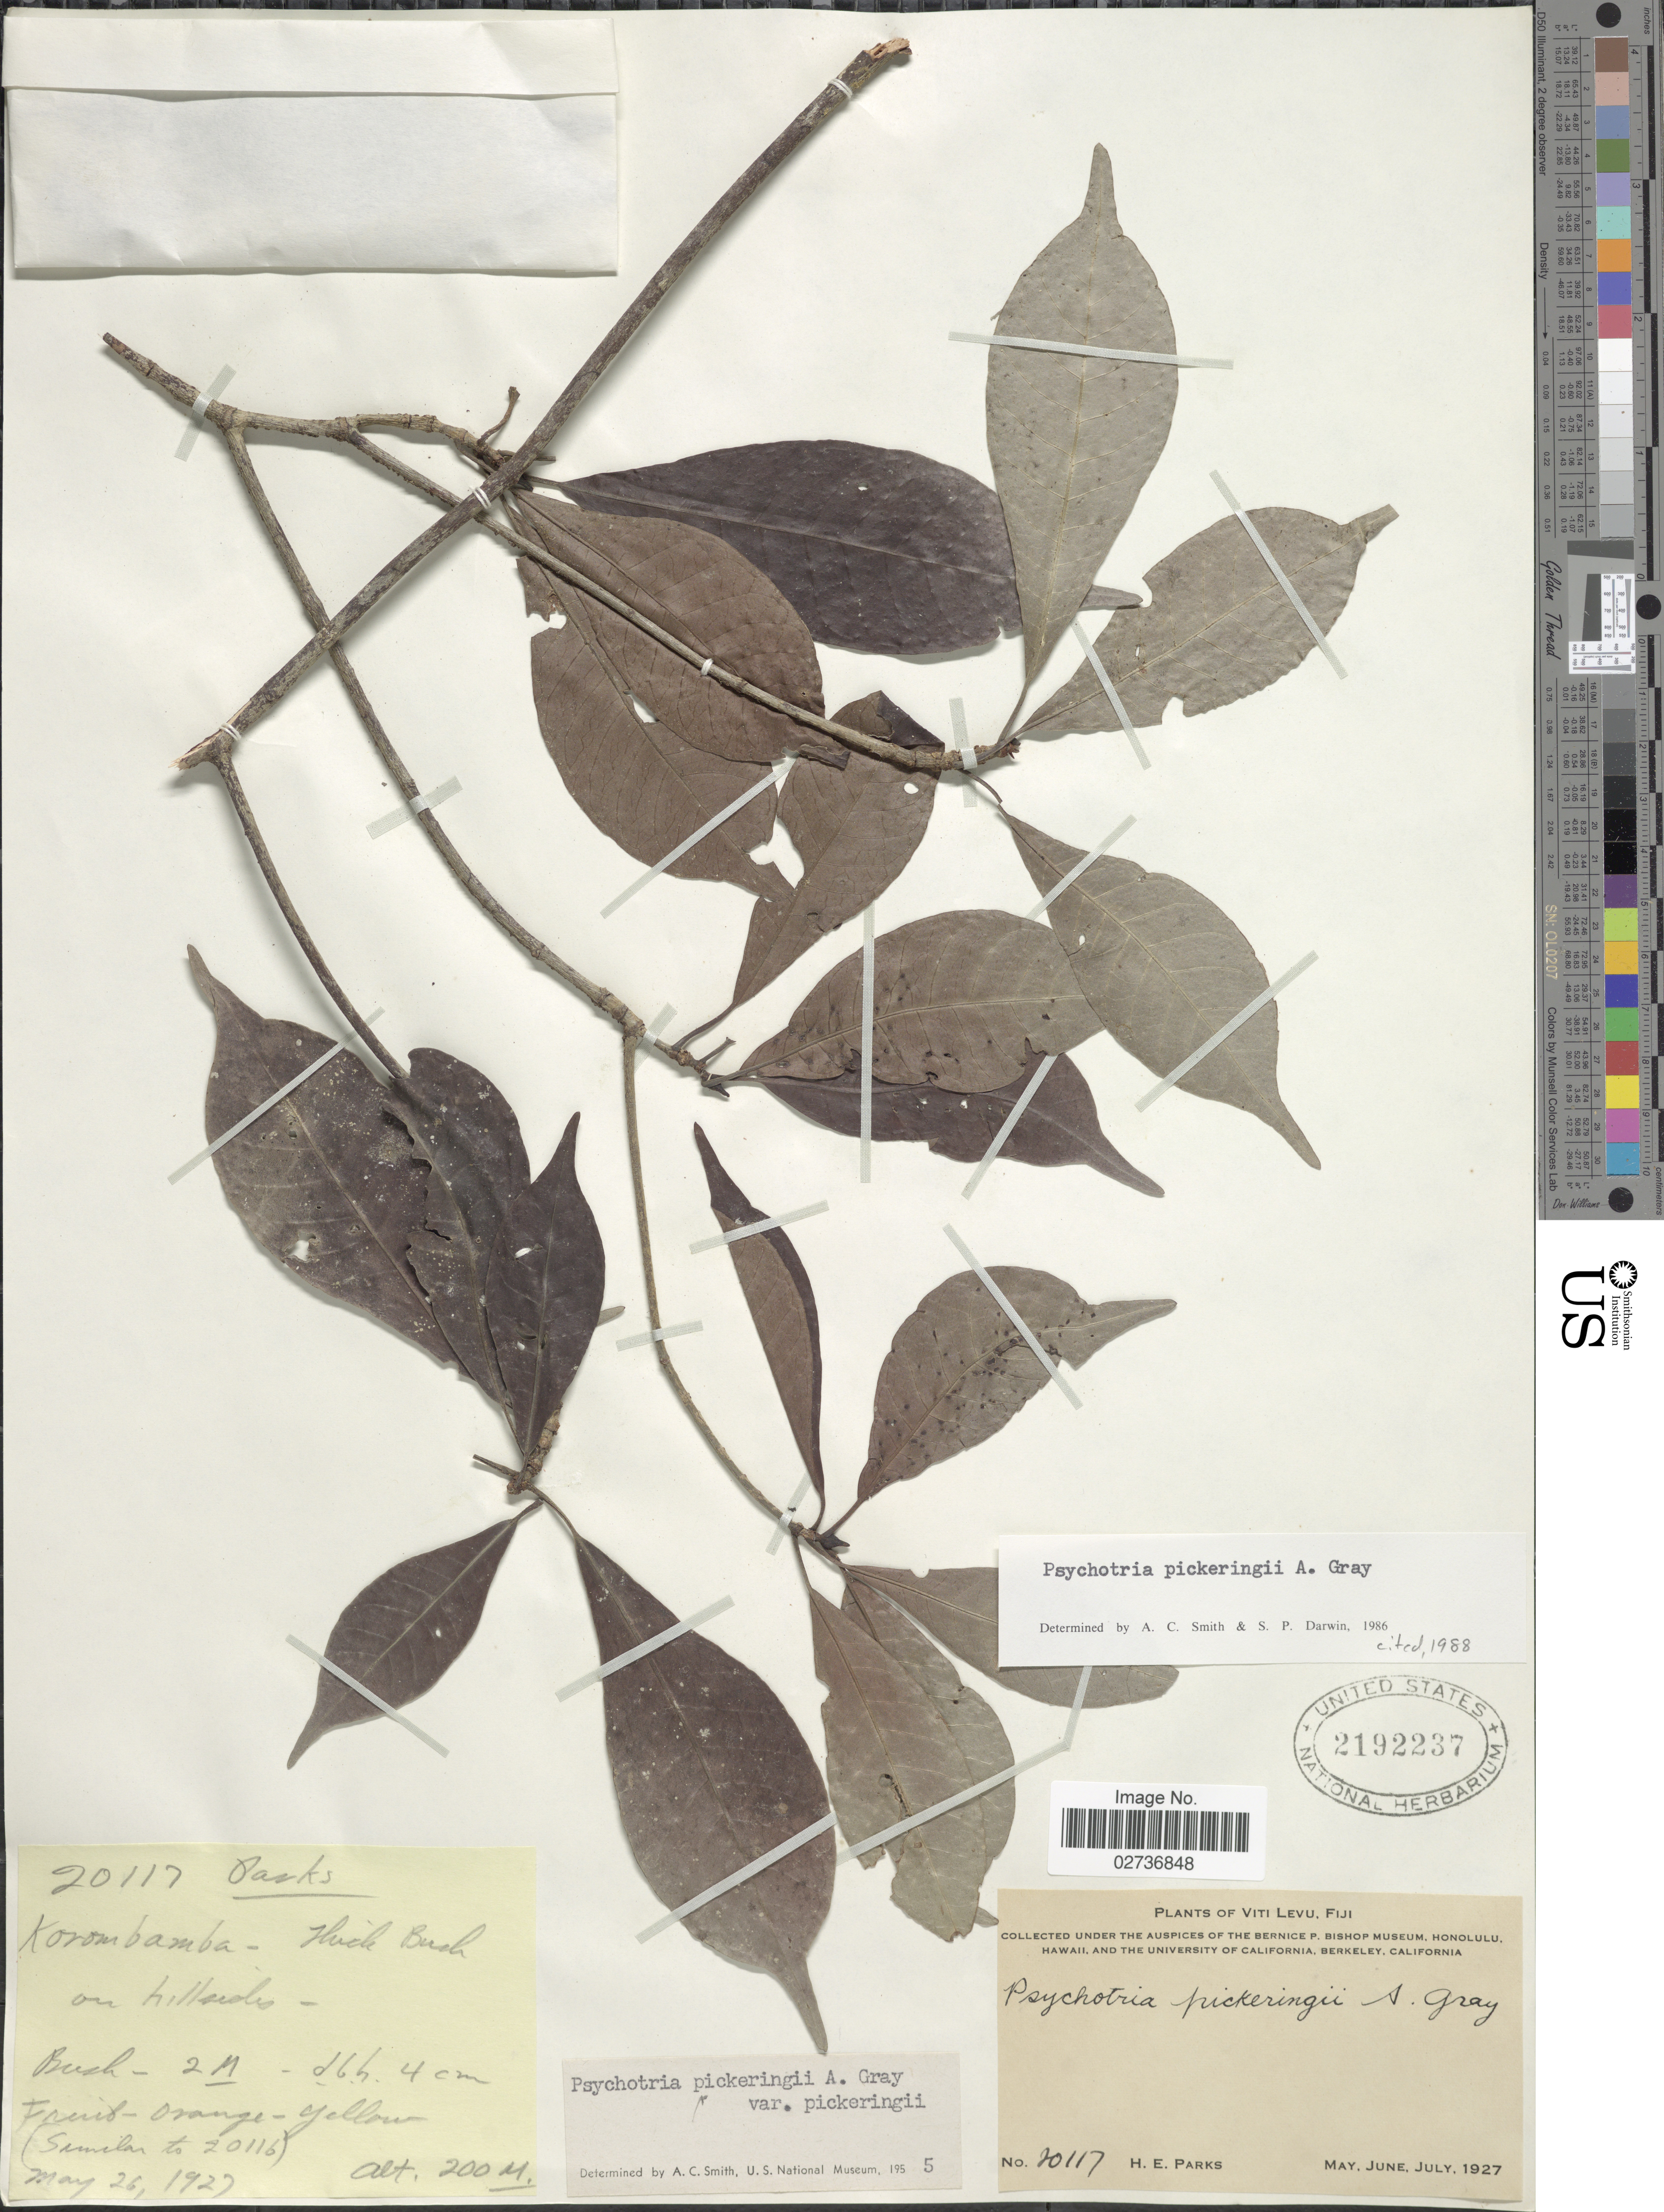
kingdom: Plantae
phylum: Tracheophyta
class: Magnoliopsida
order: Gentianales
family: Rubiaceae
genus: Psychotria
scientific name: Psychotria pickeringii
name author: A. Gray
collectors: H. E. Parks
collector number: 20117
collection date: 1927-05-26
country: Fiji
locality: Korombamba-Huck Bush on hillsides.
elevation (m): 200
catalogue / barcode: US 2192237